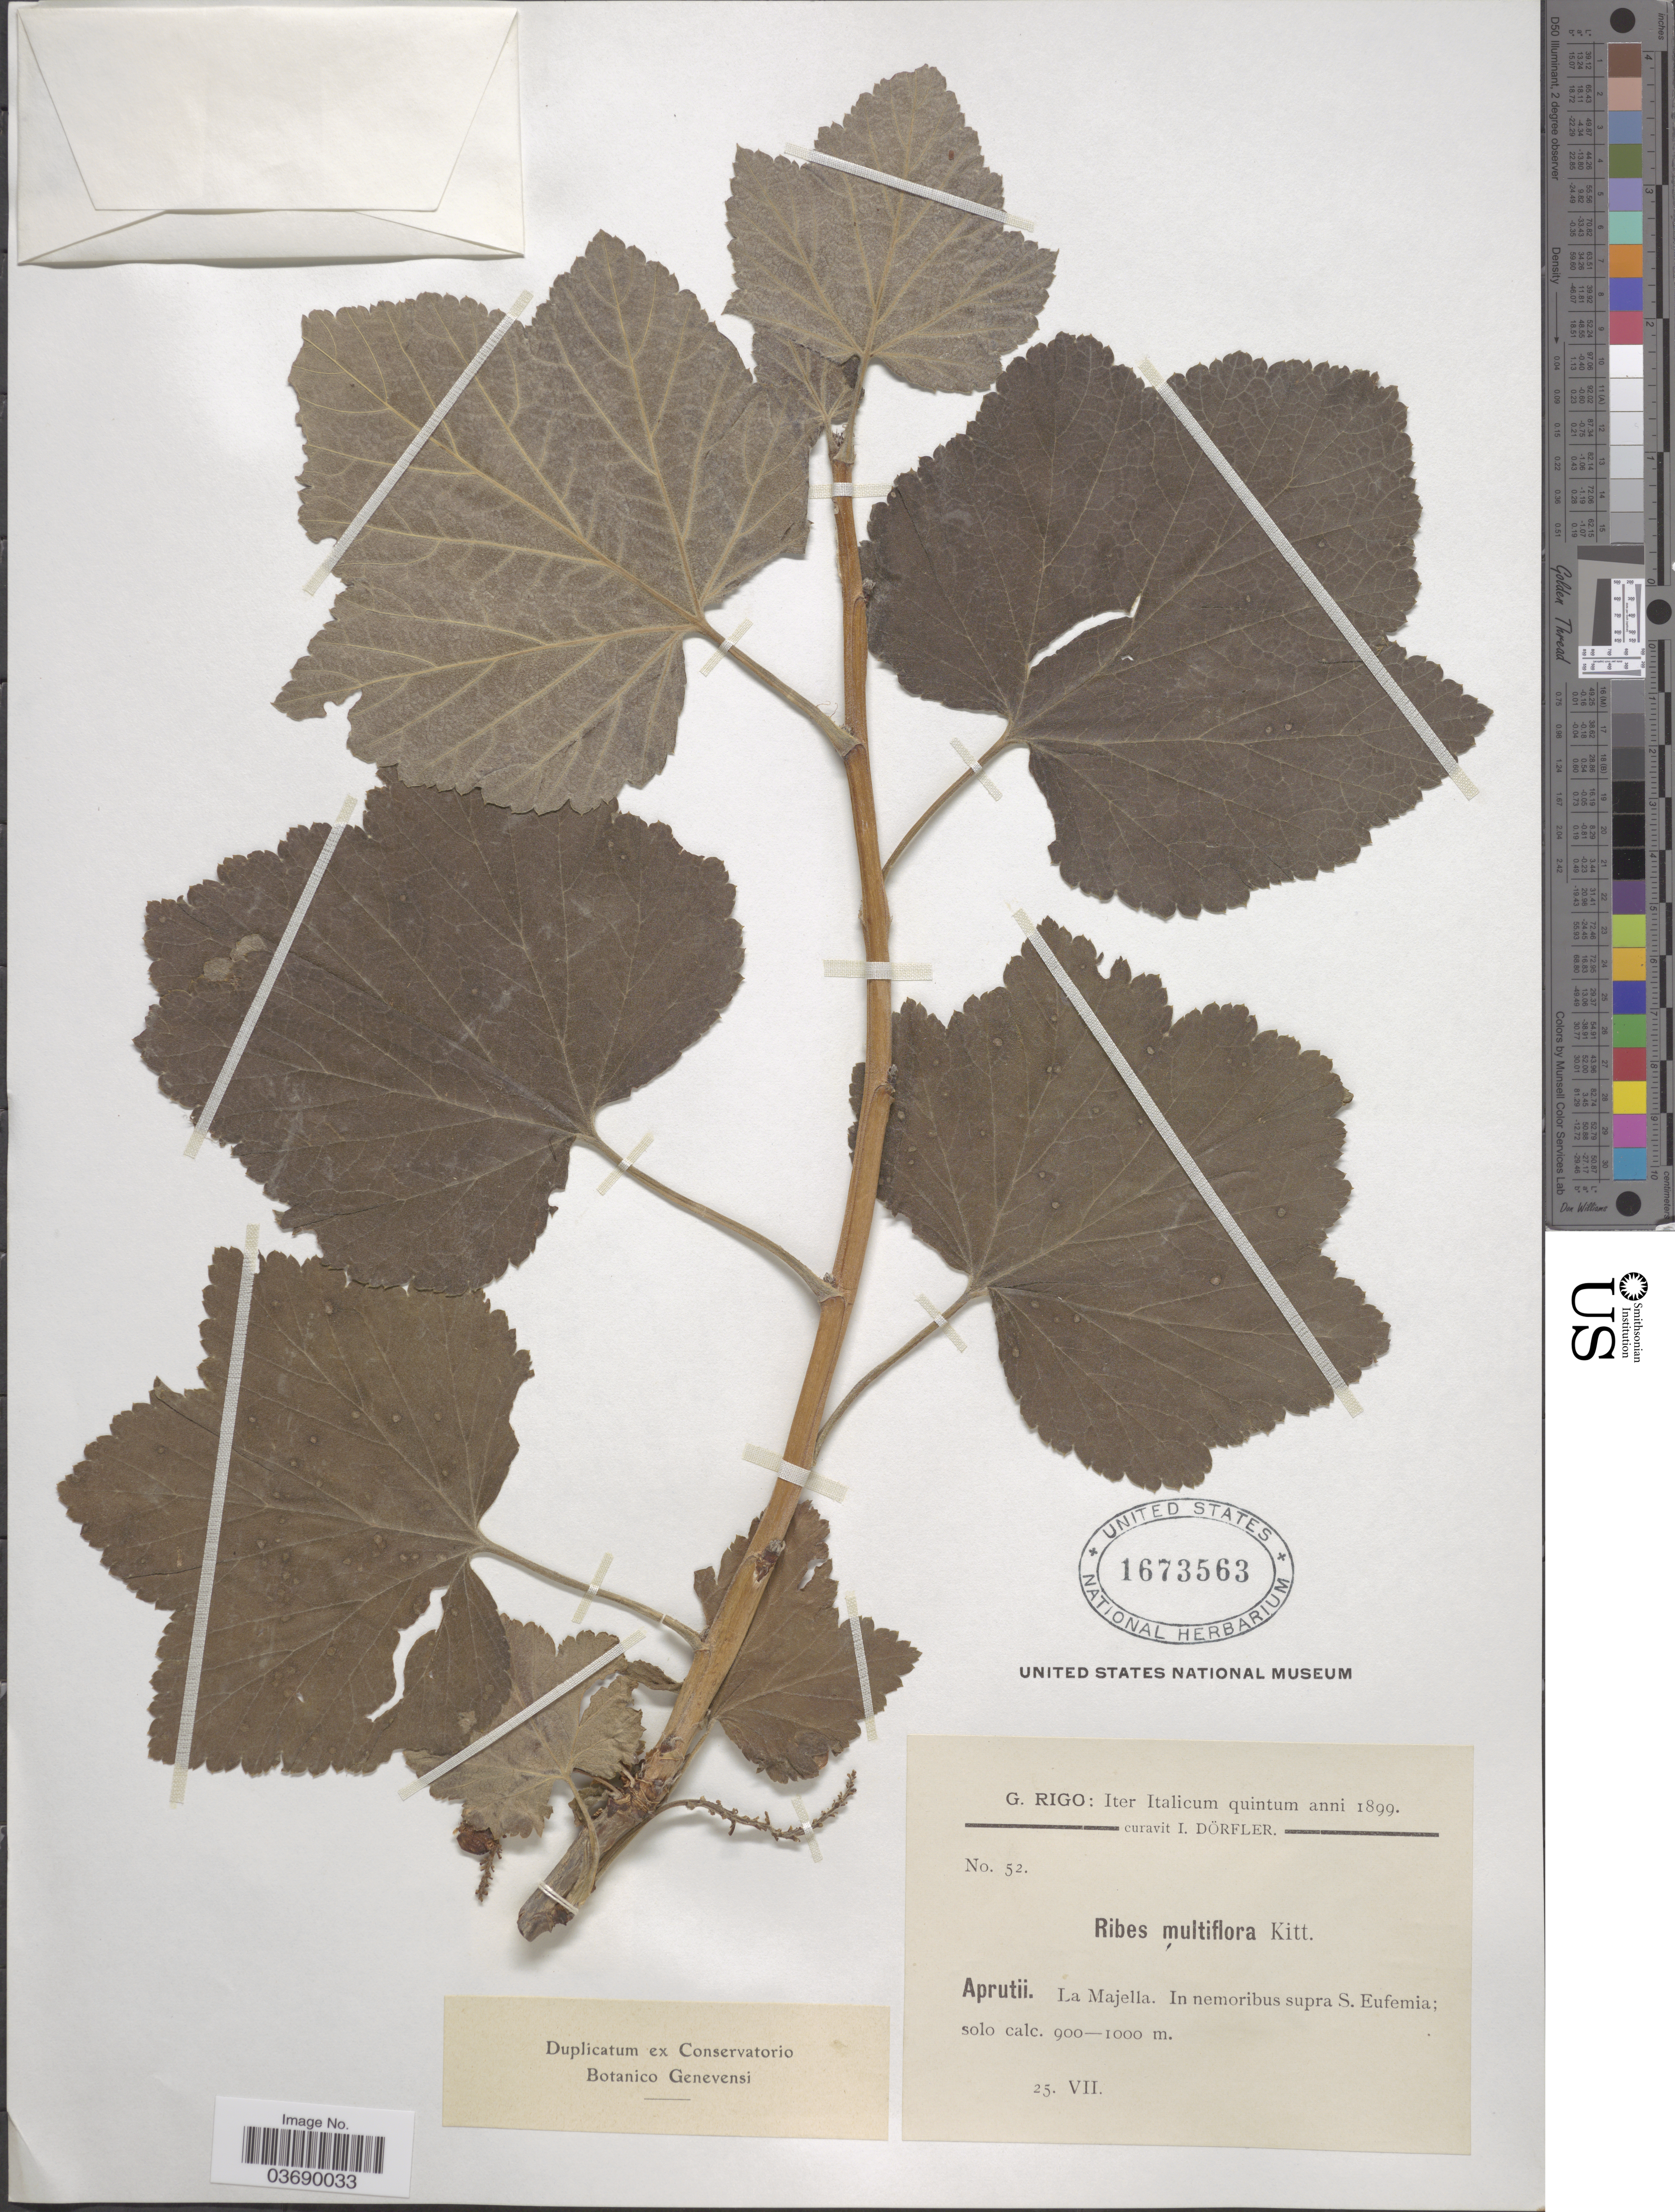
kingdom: Plantae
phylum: Tracheophyta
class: Magnoliopsida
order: Saxifragales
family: Grossulariaceae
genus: Ribes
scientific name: Ribes multiflorum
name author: Kit. ex Schult.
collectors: G. Rigo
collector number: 52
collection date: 1899-07-25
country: Italy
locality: Aprutii. La Majella. In nemoribus supra S. Eufemia.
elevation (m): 900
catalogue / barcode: US 1673563